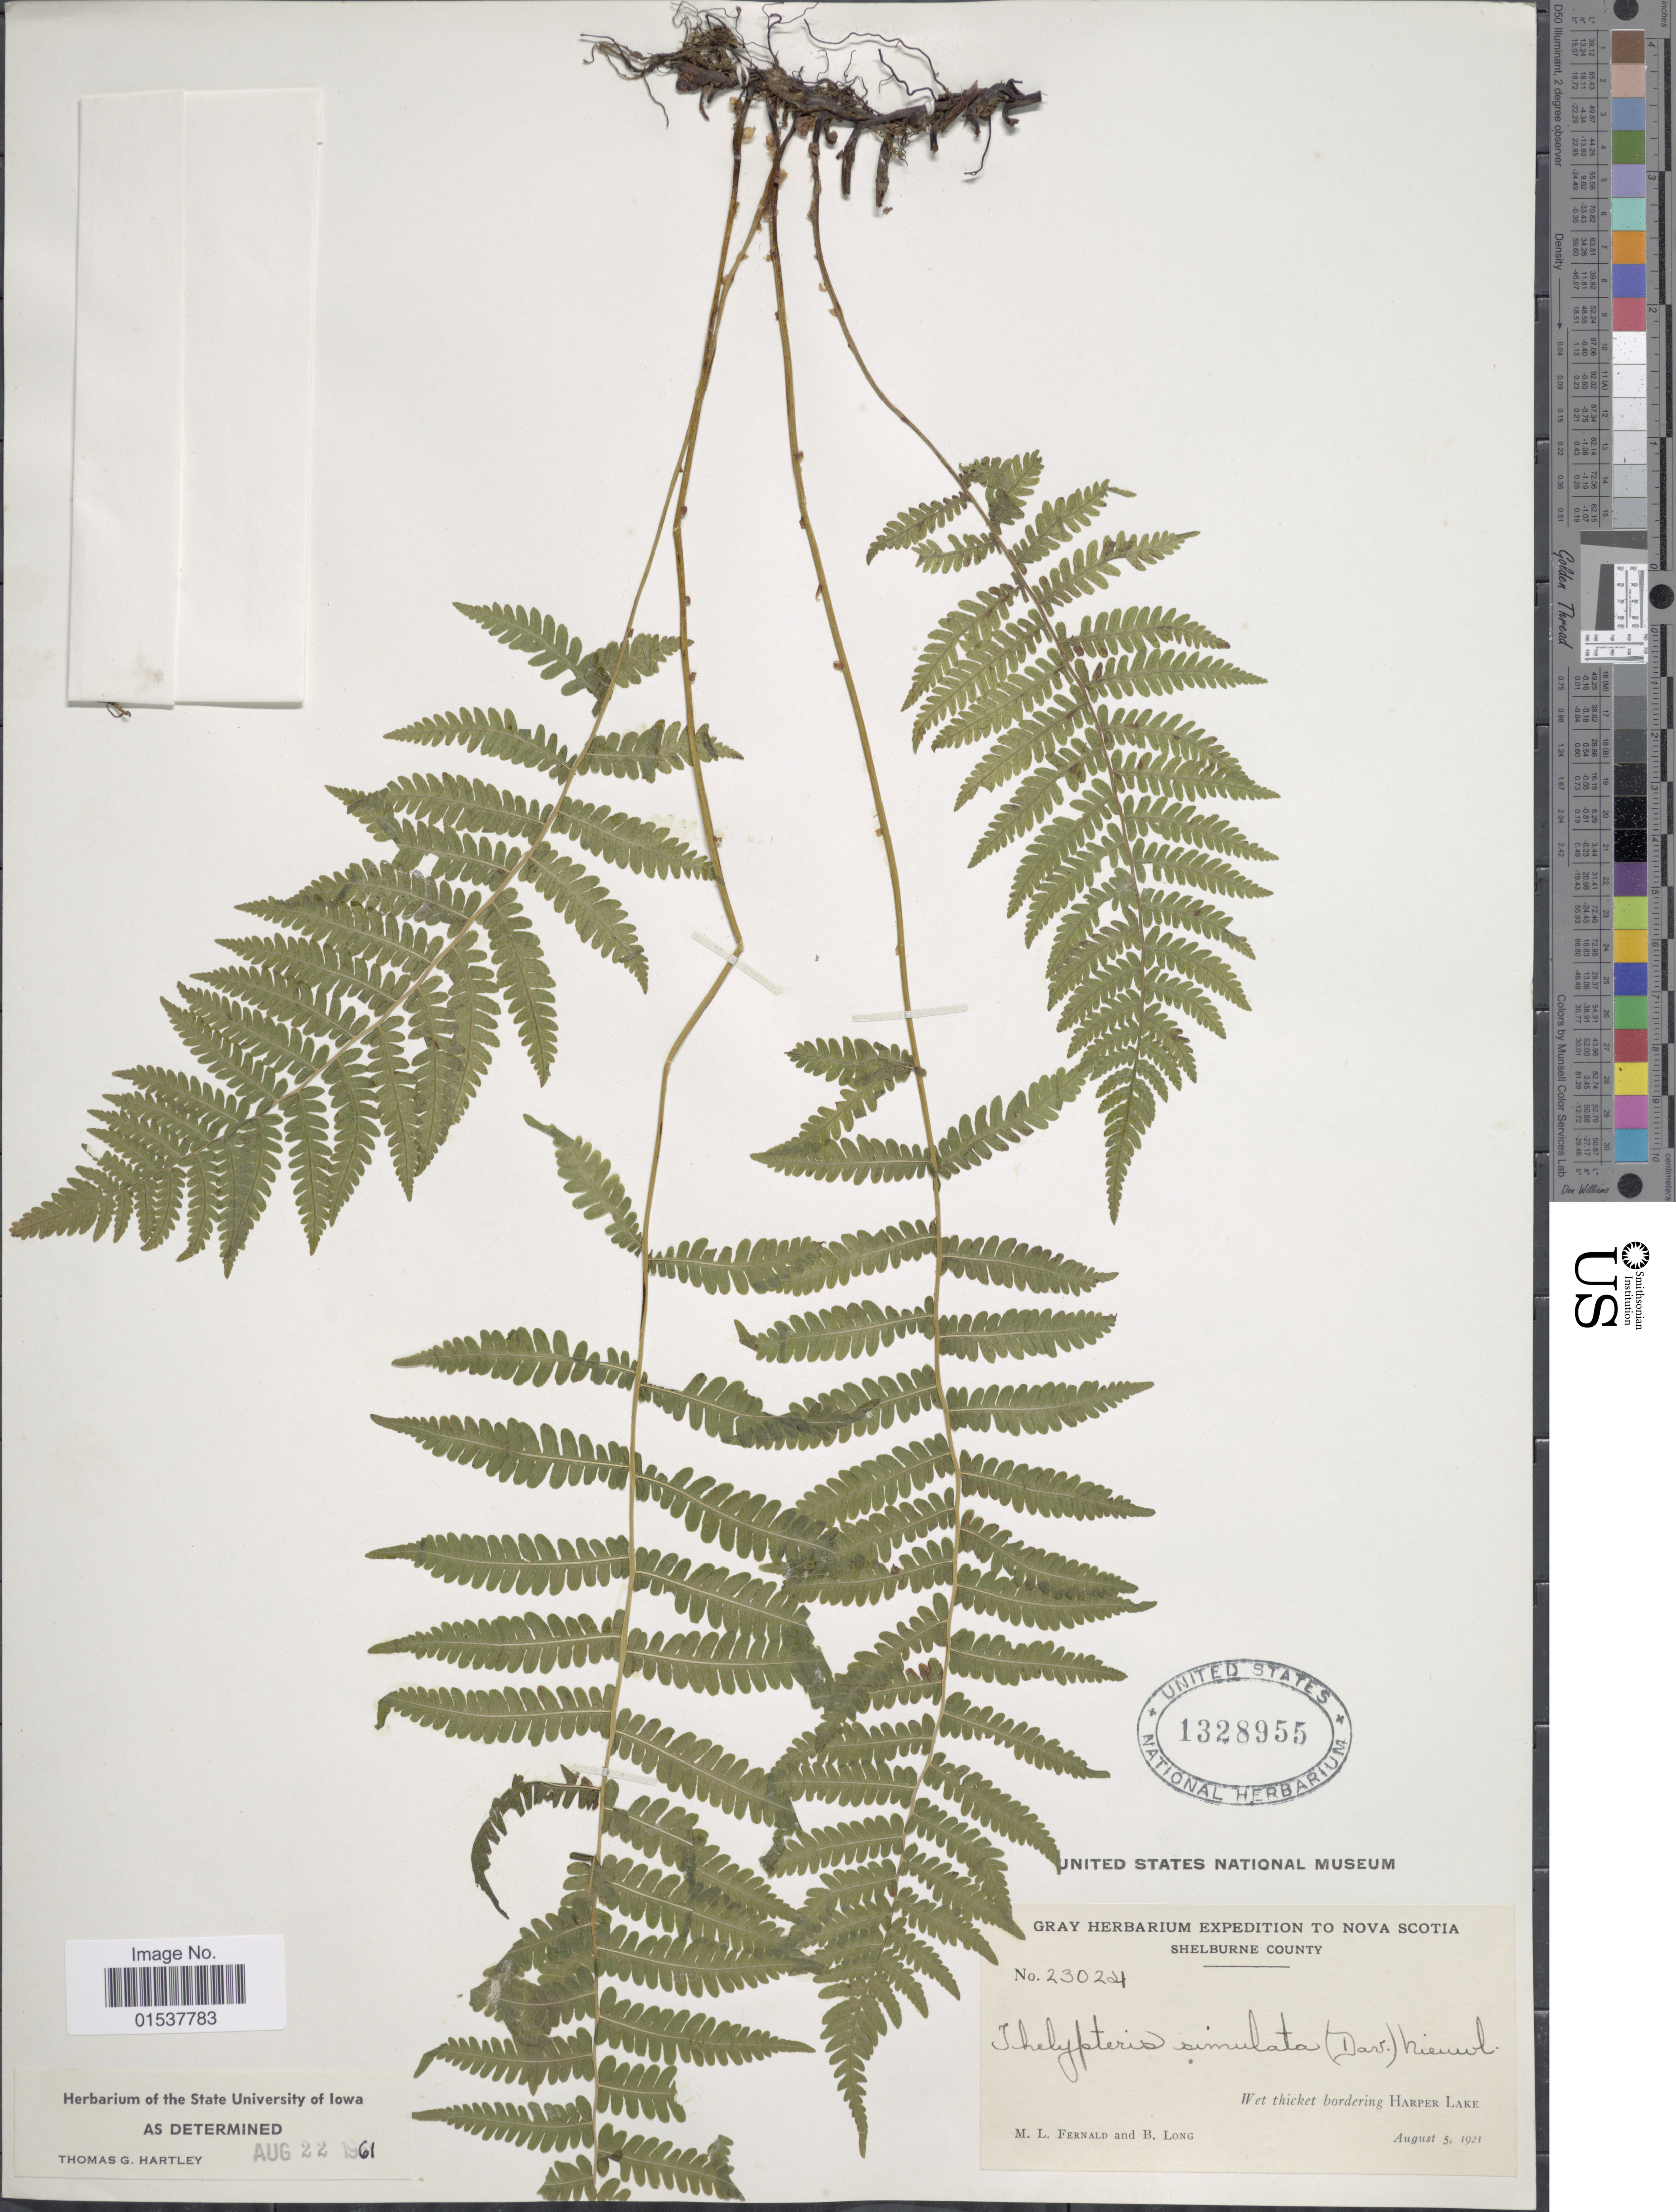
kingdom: Plantae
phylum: Tracheophyta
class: Polypodiopsida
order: Polypodiales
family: Thelypteridaceae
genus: Parathelypteris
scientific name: Parathelypteris simulata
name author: (Davenp.) Holttum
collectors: M. L. Fernald & B. Long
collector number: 23024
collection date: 1921-08-05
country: Canada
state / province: Nova Scotia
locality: Shelburne County, wet thicket bordering Harper Lake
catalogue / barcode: US 1328955